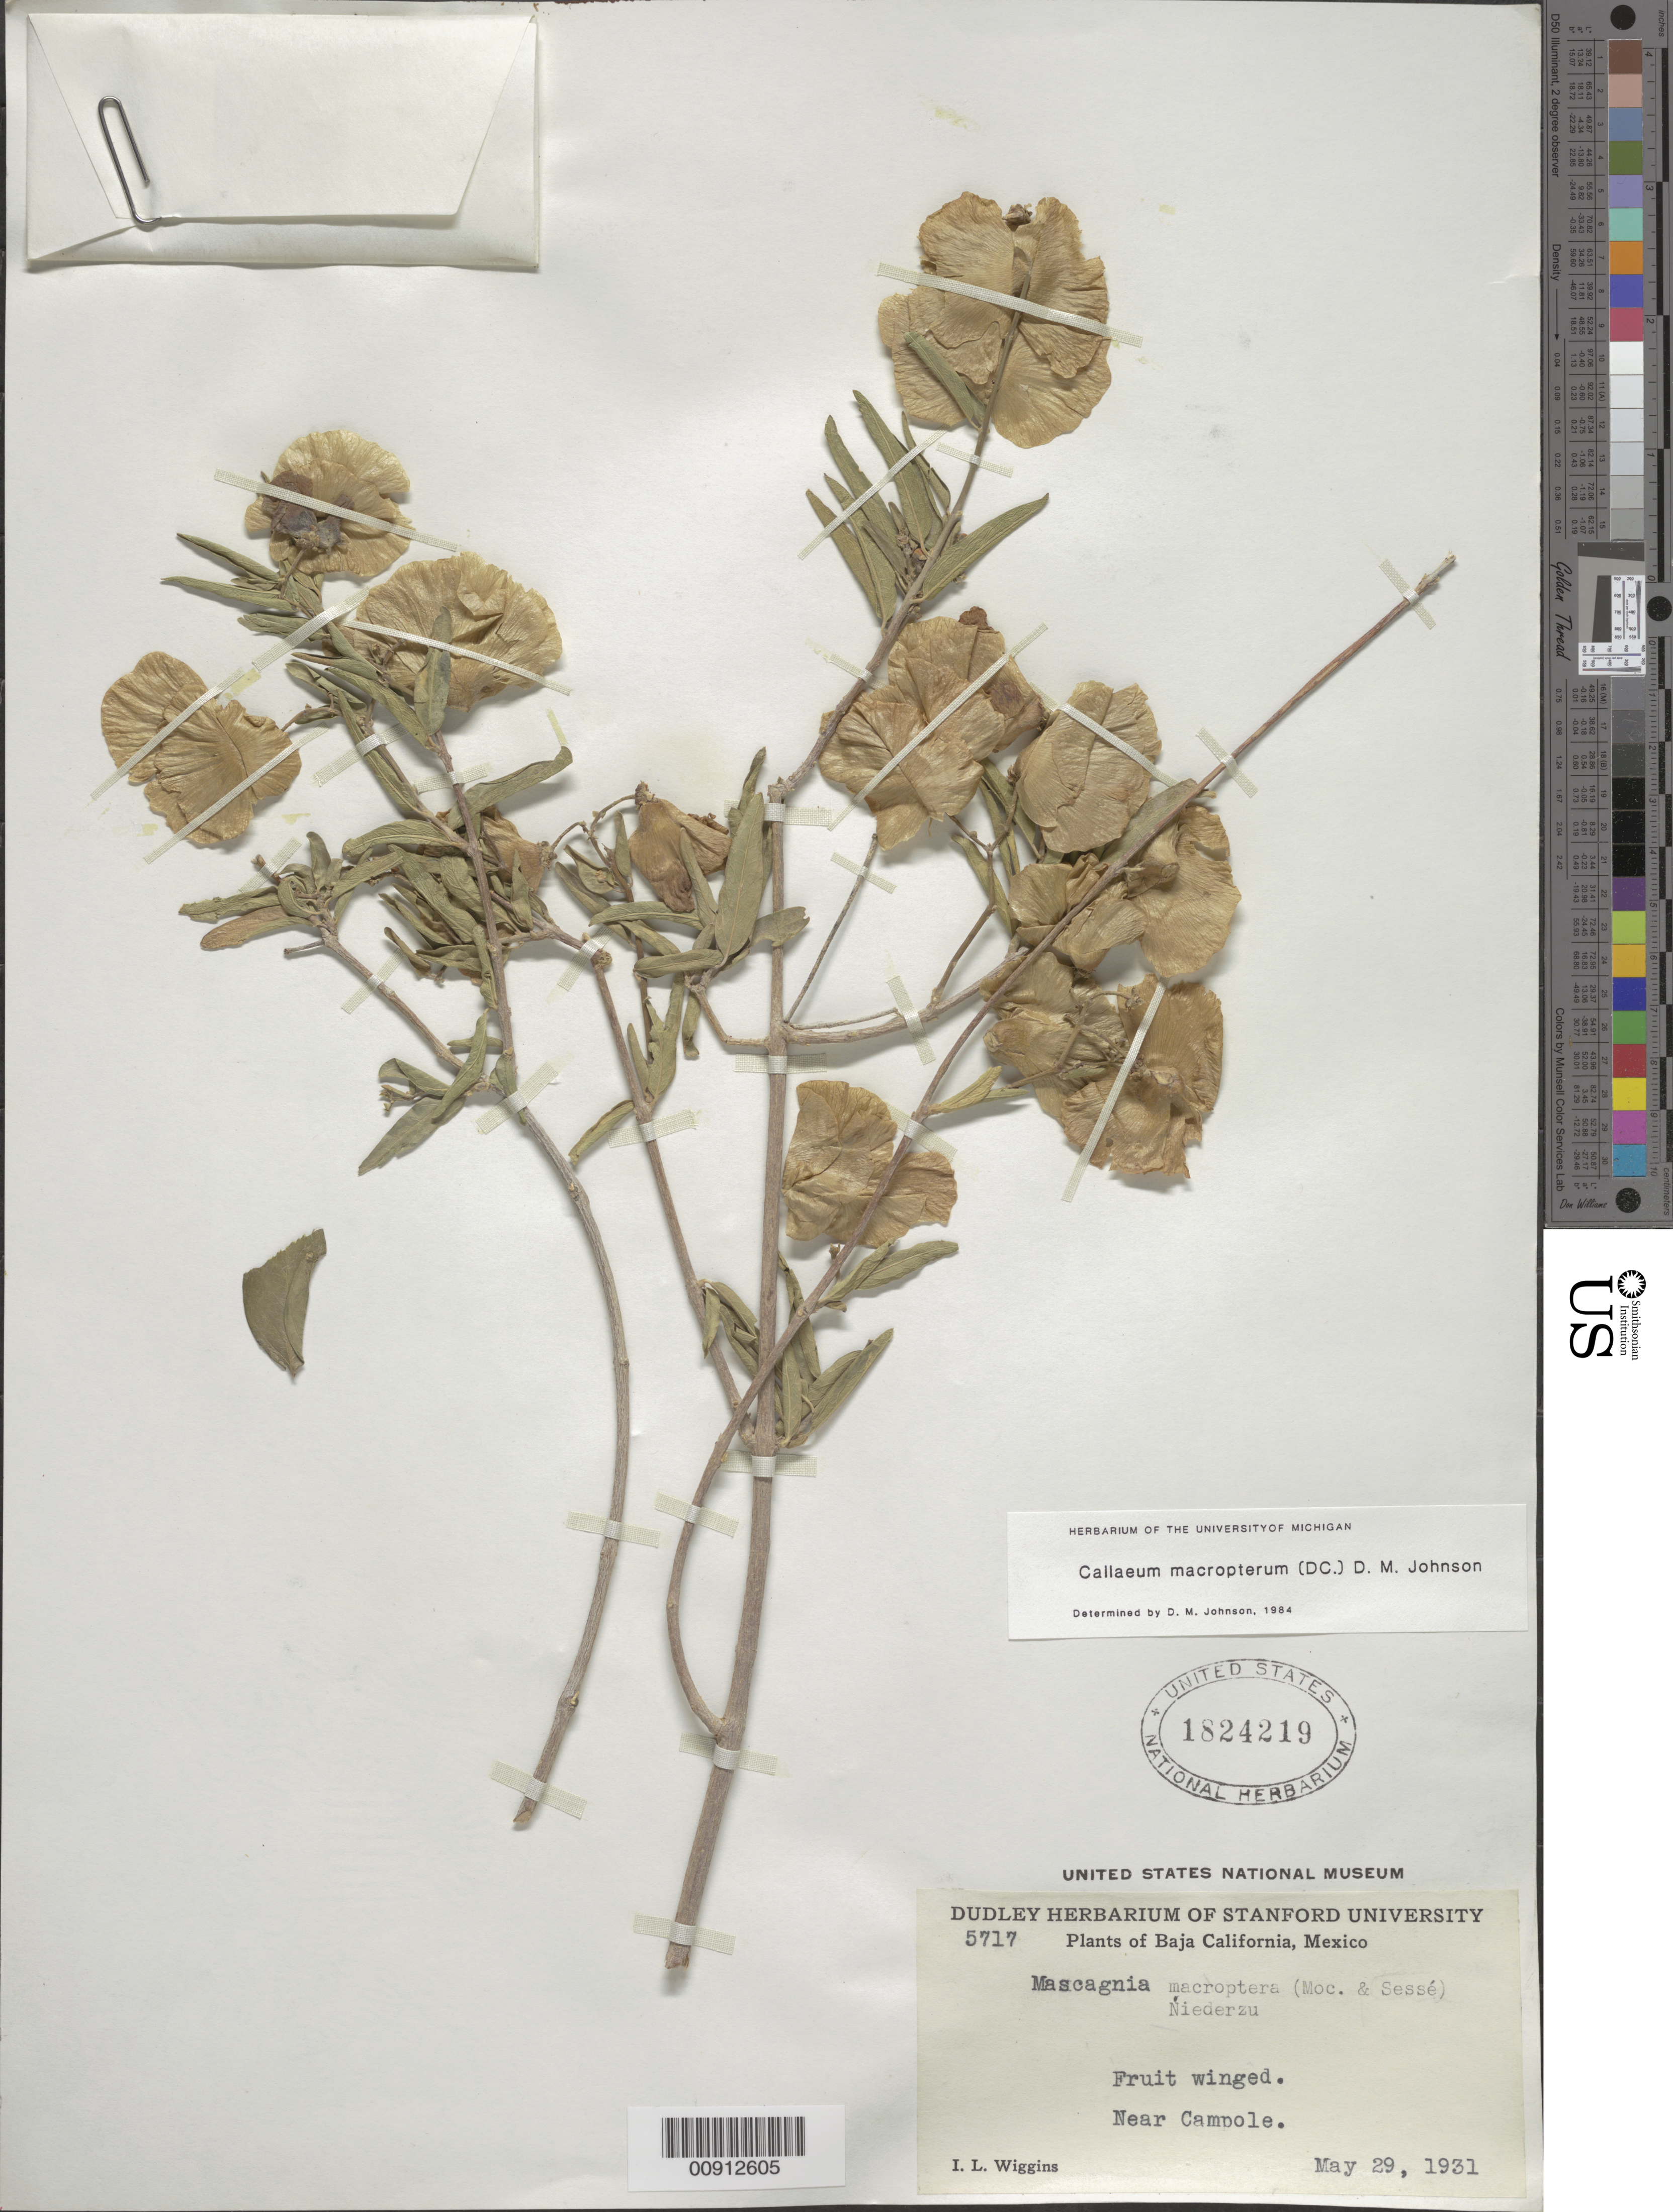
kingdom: Plantae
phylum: Tracheophyta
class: Magnoliopsida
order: Malpighiales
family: Malpighiaceae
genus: Callaeum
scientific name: Callaeum macropterum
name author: (Moc. & Sessé ex DC.) D.M. Johnson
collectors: I. L. Wiggins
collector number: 5717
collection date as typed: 29 May 1931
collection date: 1931-05-29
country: Mexico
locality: Near Campole. Baja California.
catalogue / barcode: US 1824219